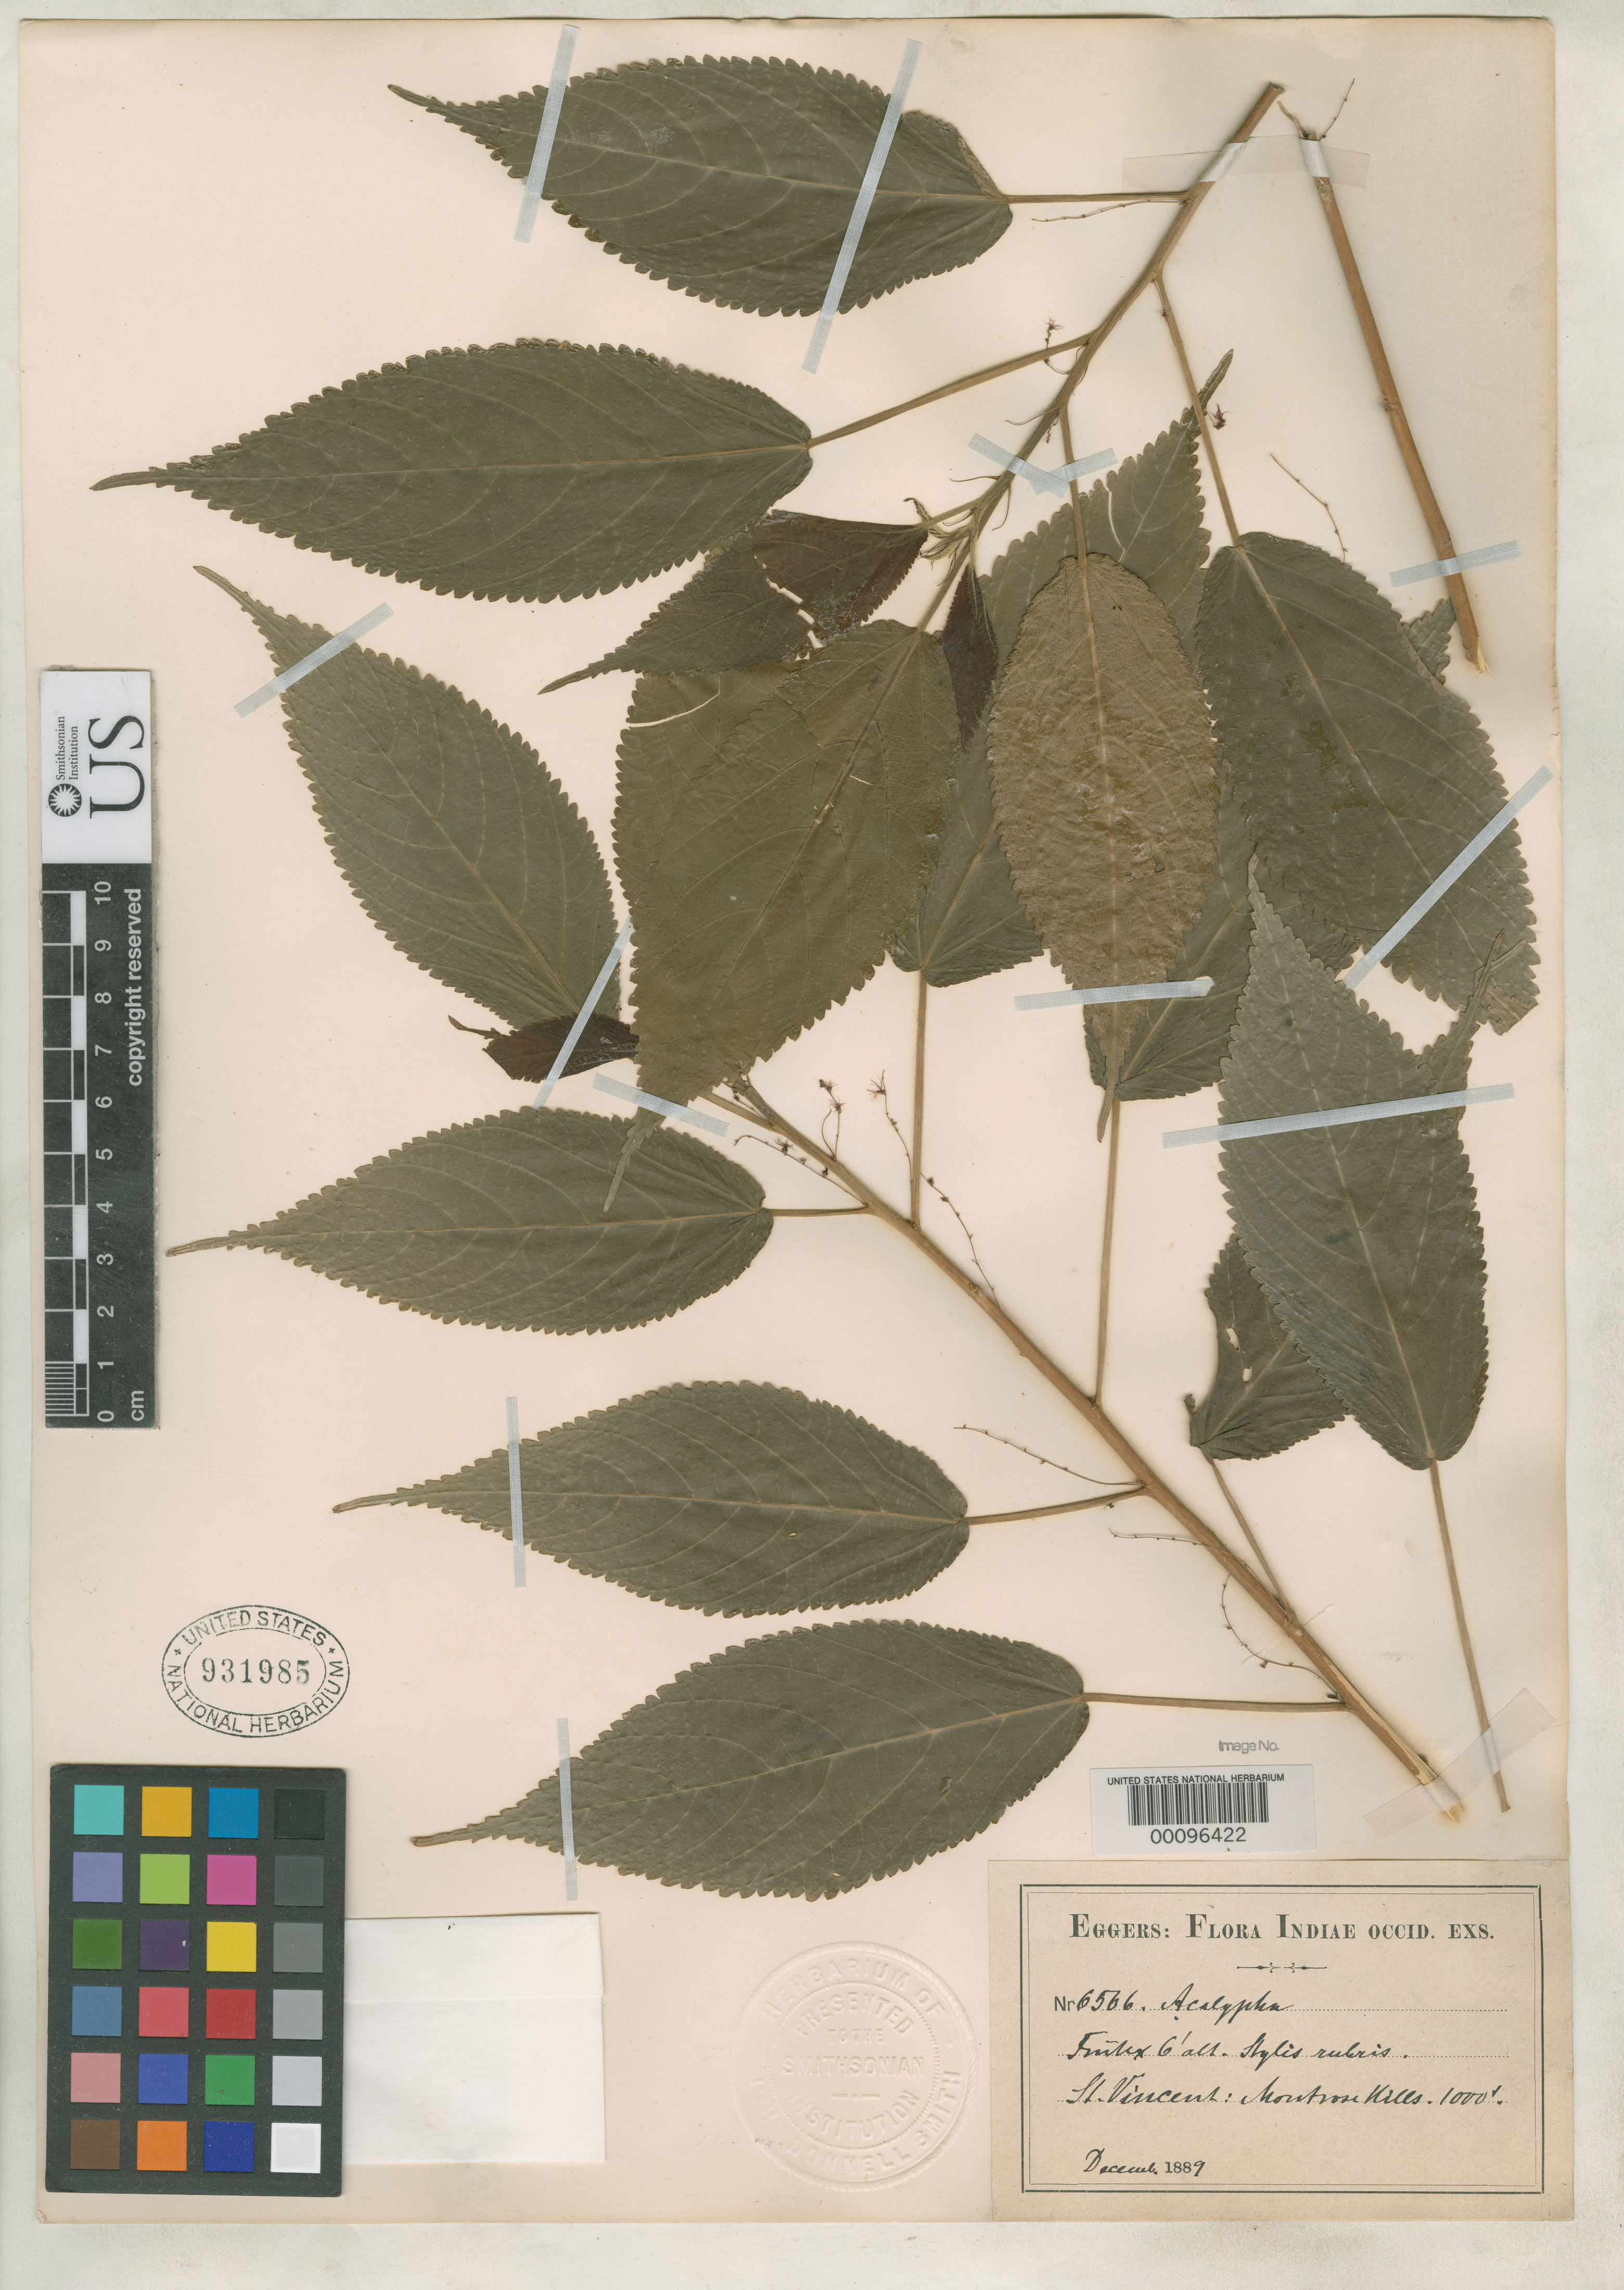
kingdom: Plantae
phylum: Tracheophyta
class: Magnoliopsida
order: Malpighiales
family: Euphorbiaceae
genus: Acalypha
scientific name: Acalypha vincentina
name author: Urb.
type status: Isotype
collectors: H. F. A. von Eggers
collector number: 6566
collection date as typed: Dec 1889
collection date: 1889-12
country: St. Vincent - Grenadines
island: St. Vincent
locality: Montrose Hills.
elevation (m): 200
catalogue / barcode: US 931985